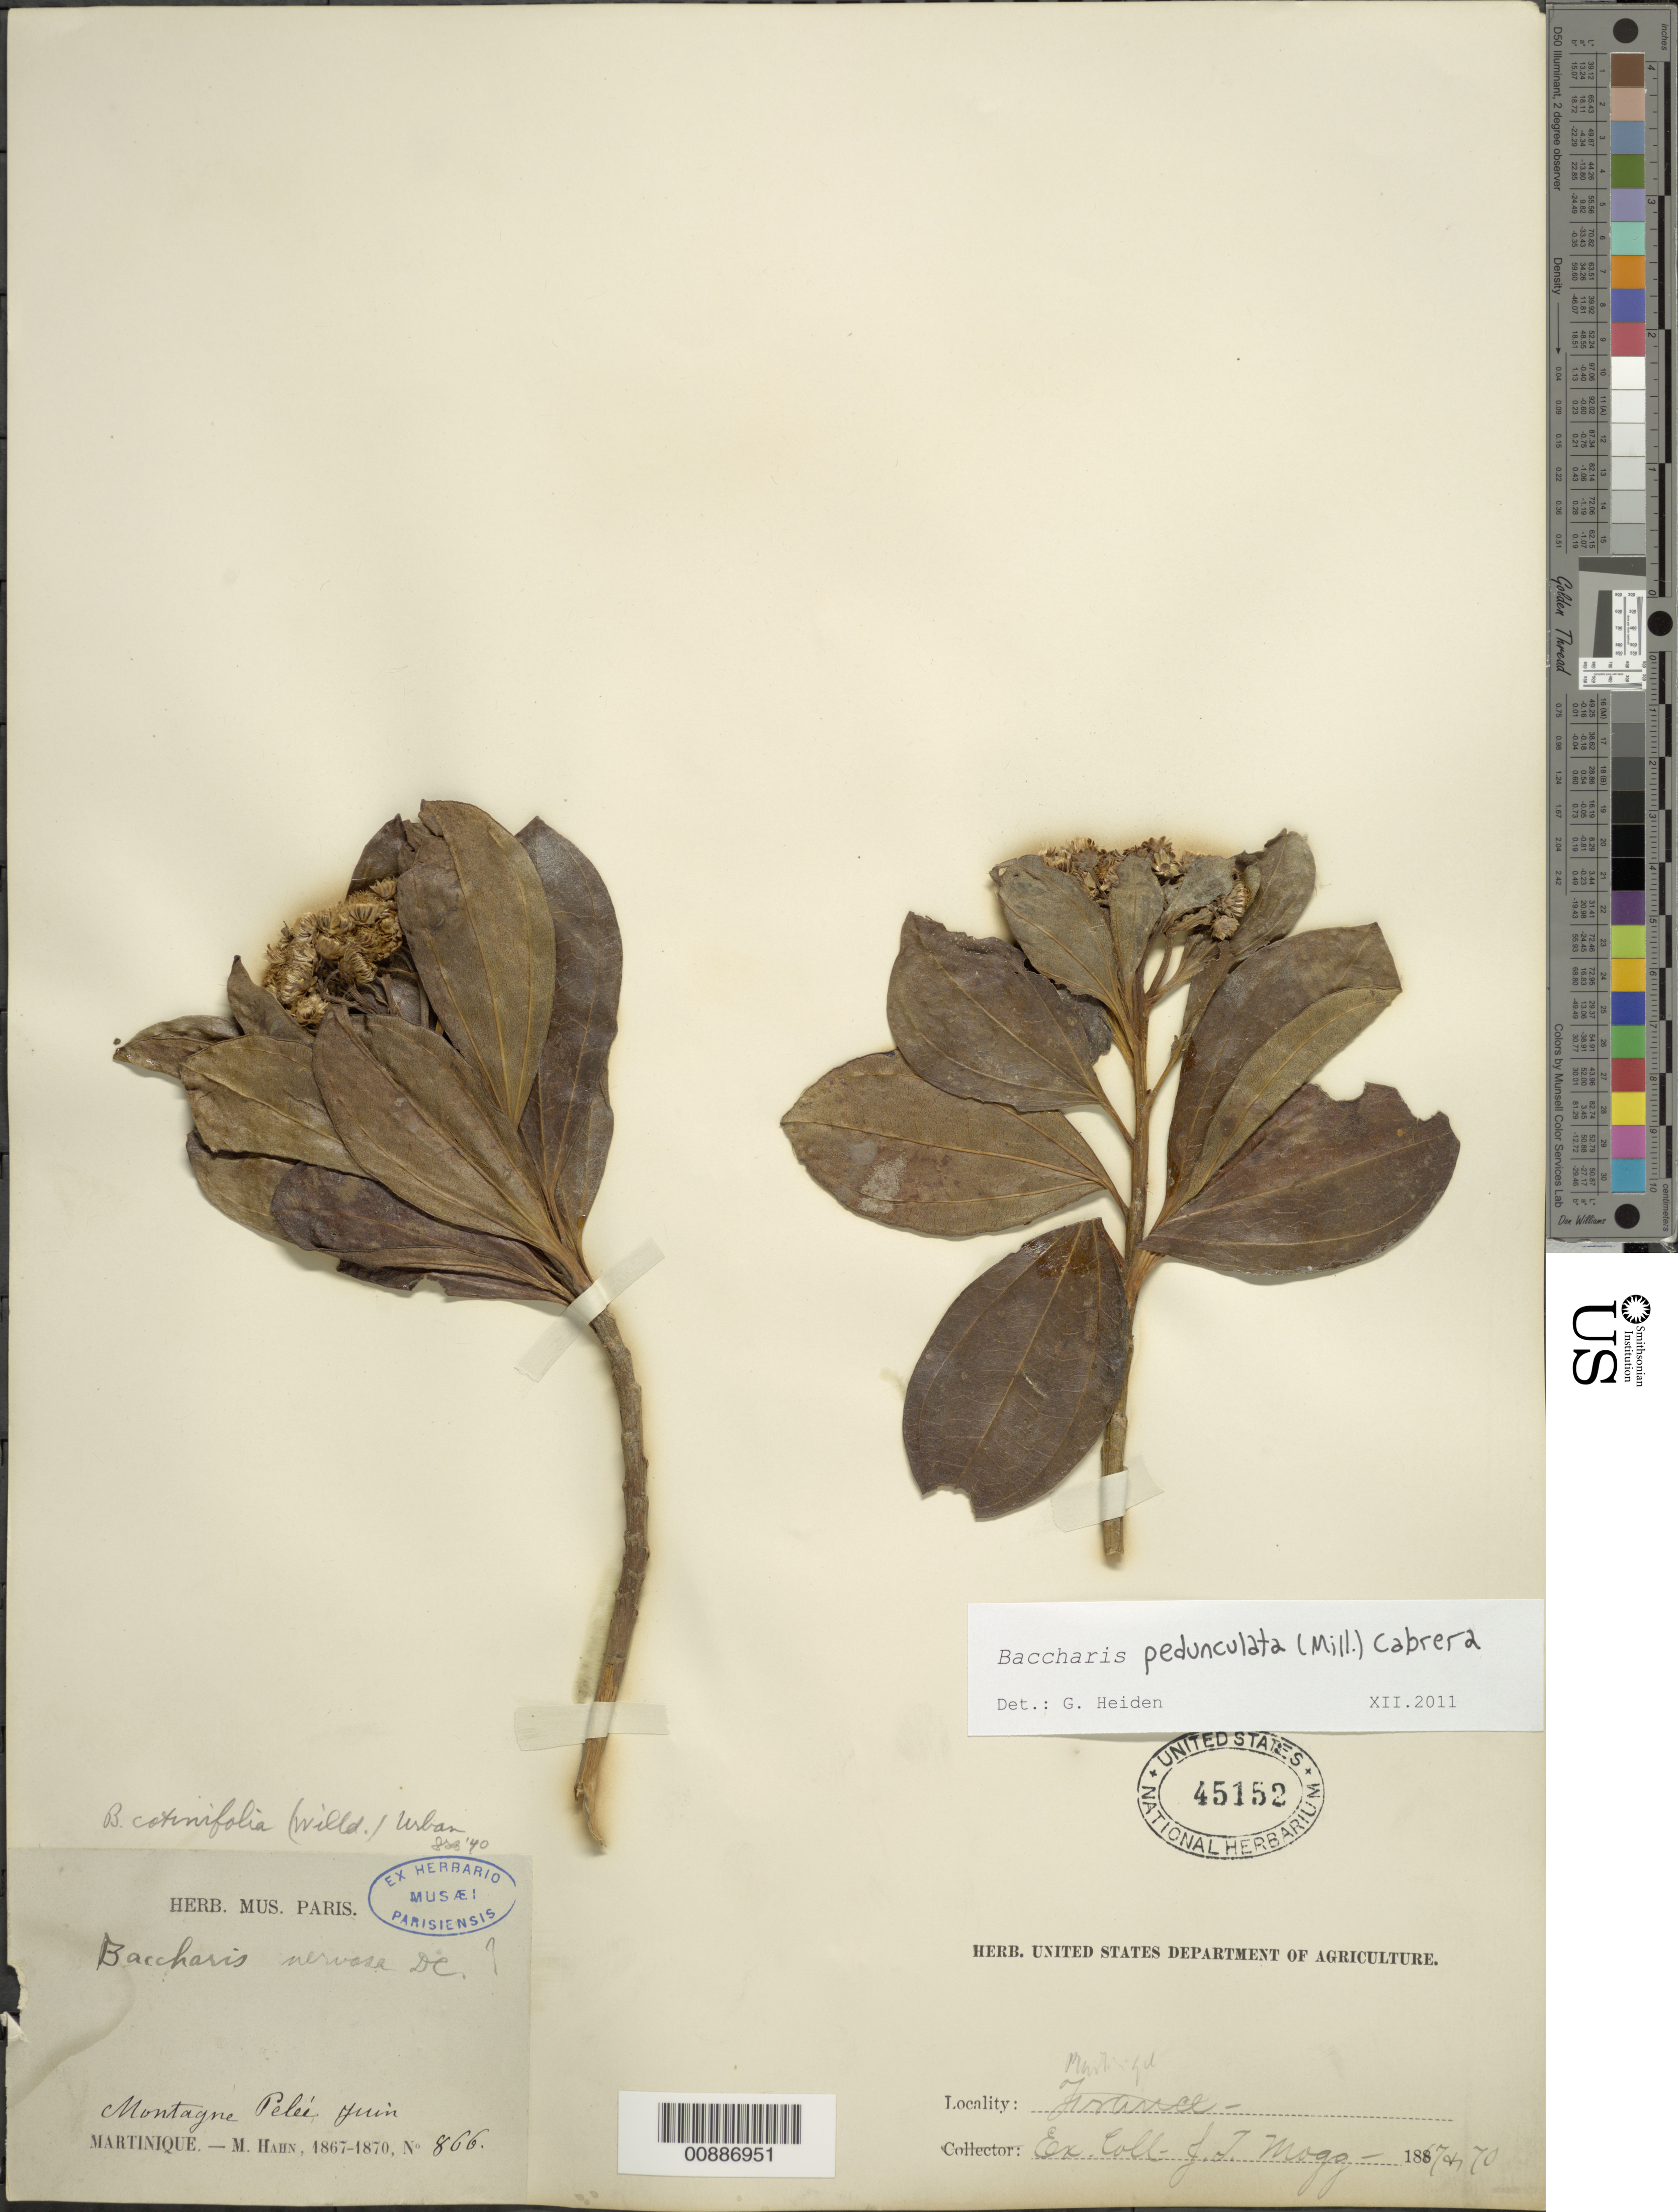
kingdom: Plantae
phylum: Tracheophyta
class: Magnoliopsida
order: Asterales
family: Asteraceae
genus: Baccharis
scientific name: Baccharis pedunculata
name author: (Mill.) Cabrera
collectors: M. Hahn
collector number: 866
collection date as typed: Jun 1867 and -- Jun 1870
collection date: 1867-06,1870-06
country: Martinique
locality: Montagne Peleé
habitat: Montane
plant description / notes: Two specimens on sheet.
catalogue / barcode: US 45152